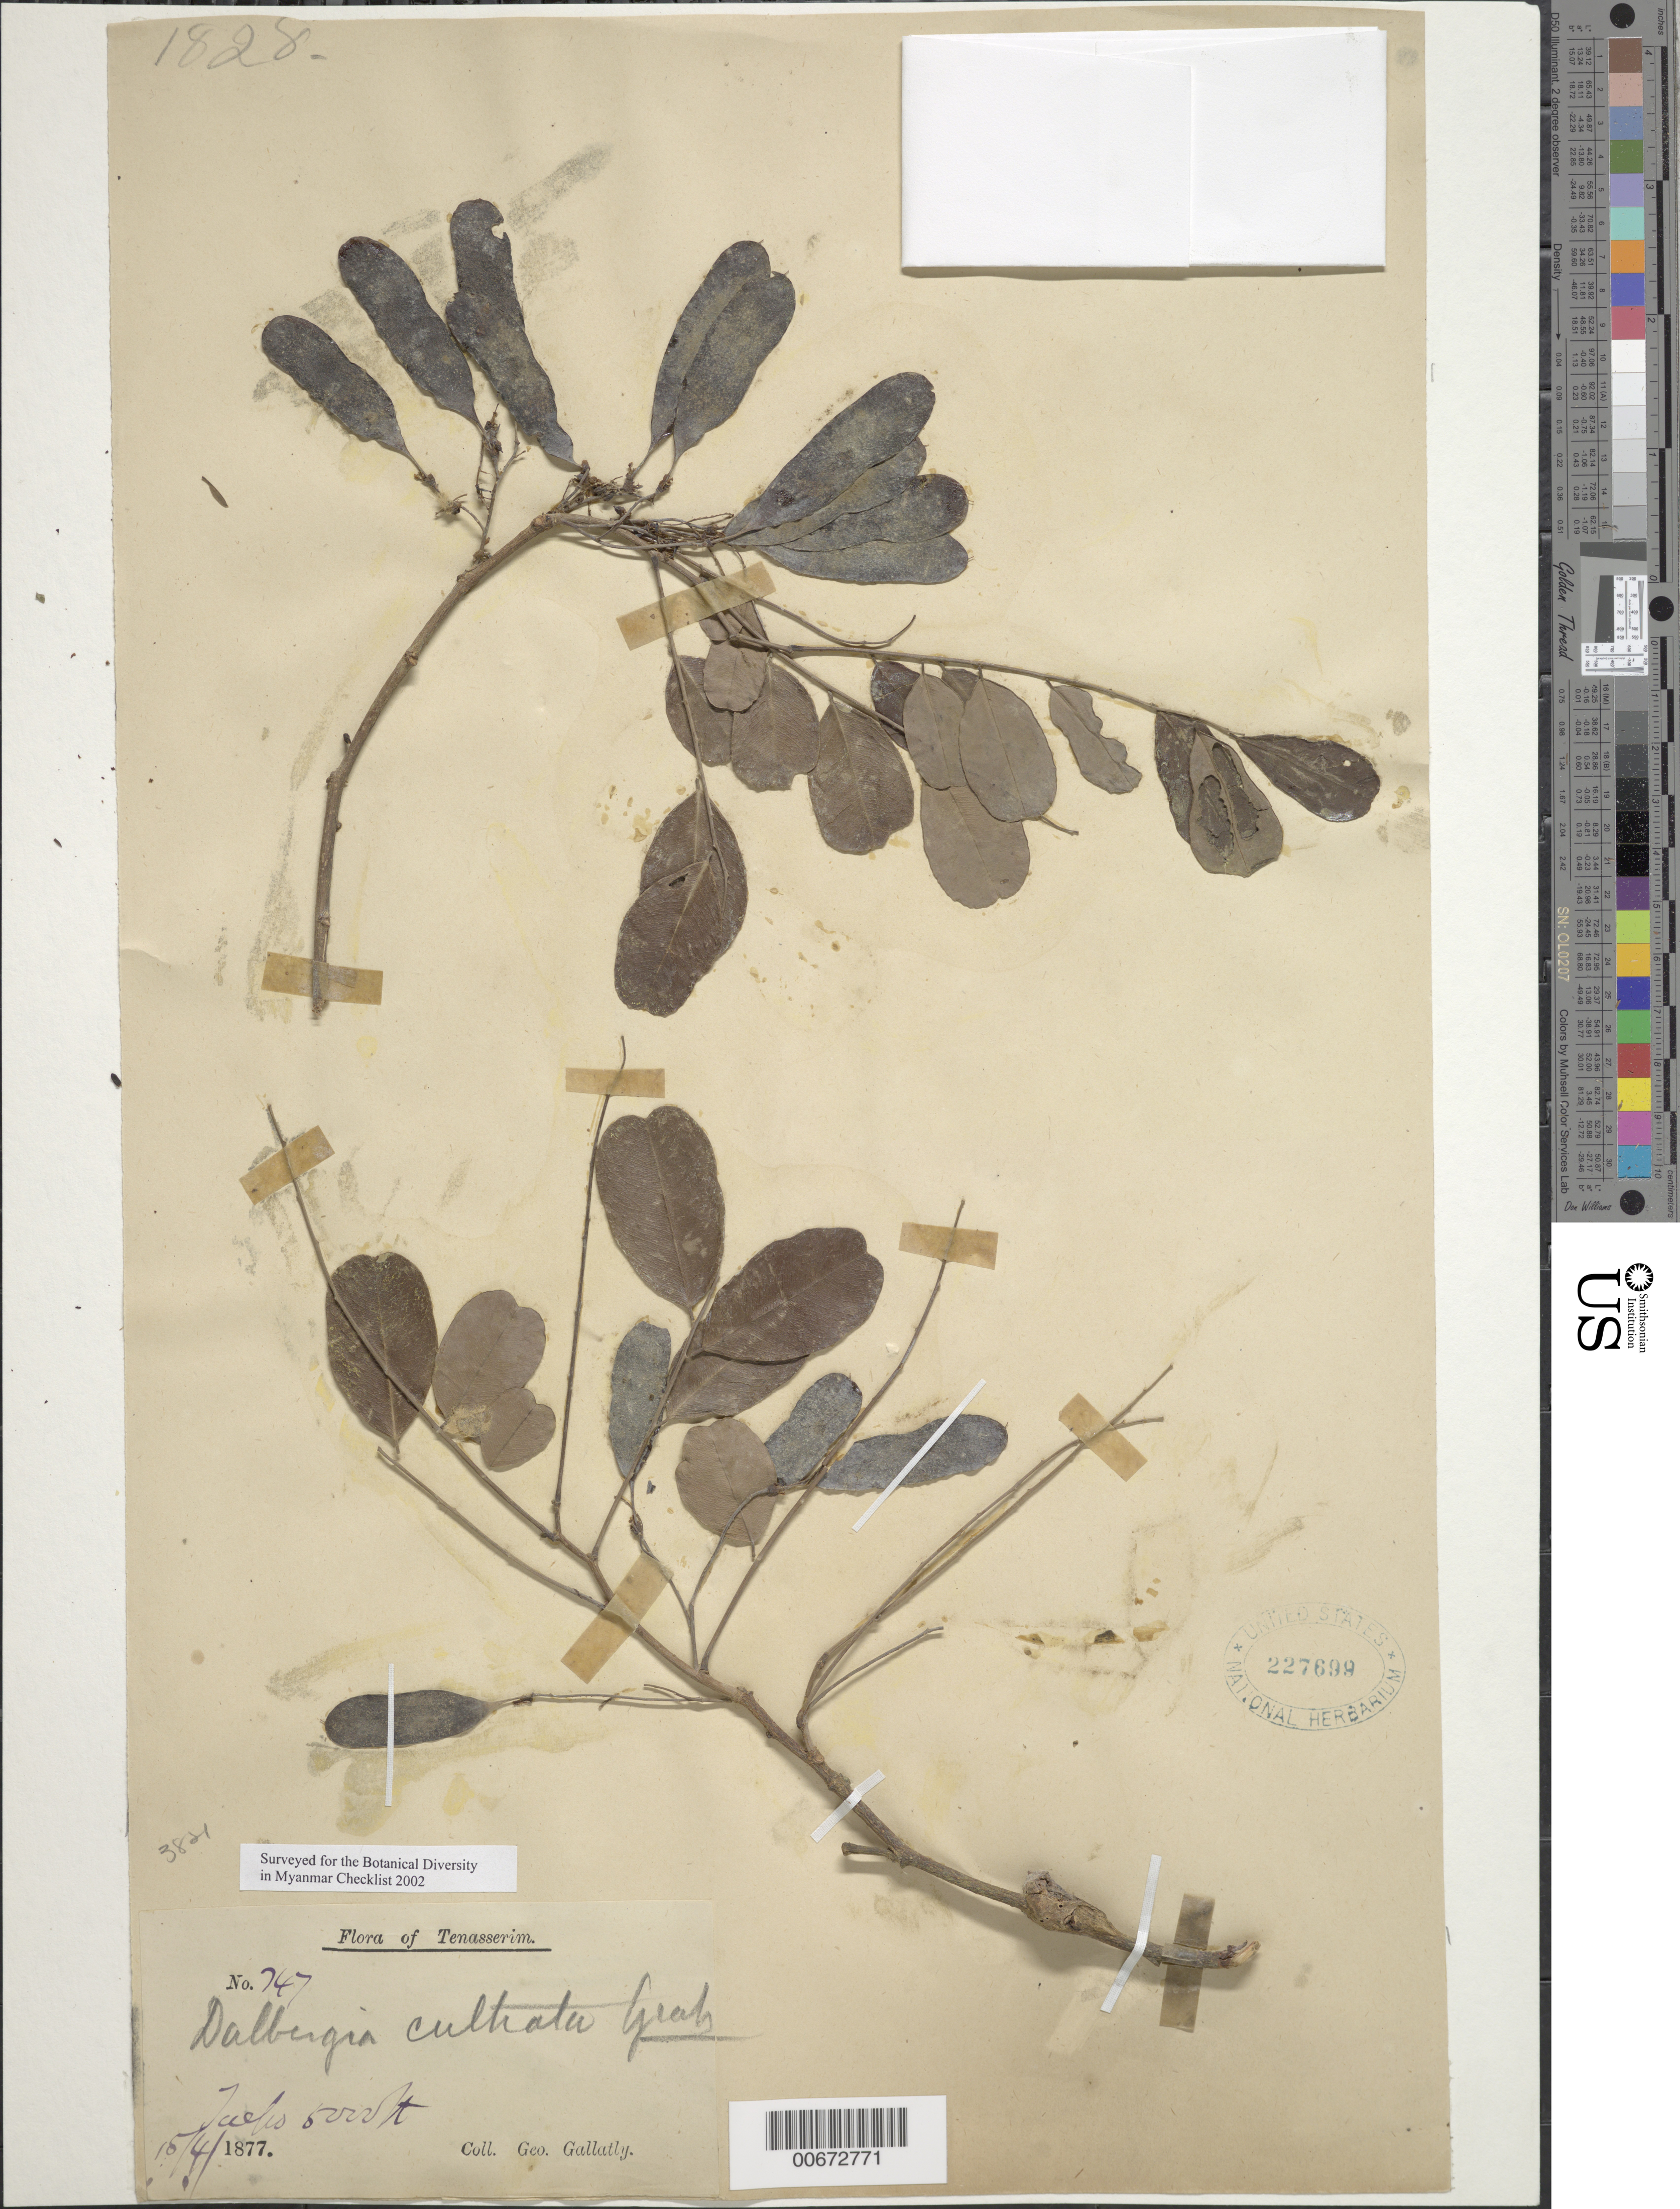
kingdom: Plantae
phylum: Tracheophyta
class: Magnoliopsida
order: Fabales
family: Fabaceae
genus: Dalbergia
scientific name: Dalbergia cultrata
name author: Graham ex Benth.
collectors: G. Gallatly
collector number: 747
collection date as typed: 15 Apr 1877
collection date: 1877-04-15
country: Myanmar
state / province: Tanintharyi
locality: Flora of Tenasserim.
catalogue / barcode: US 227699